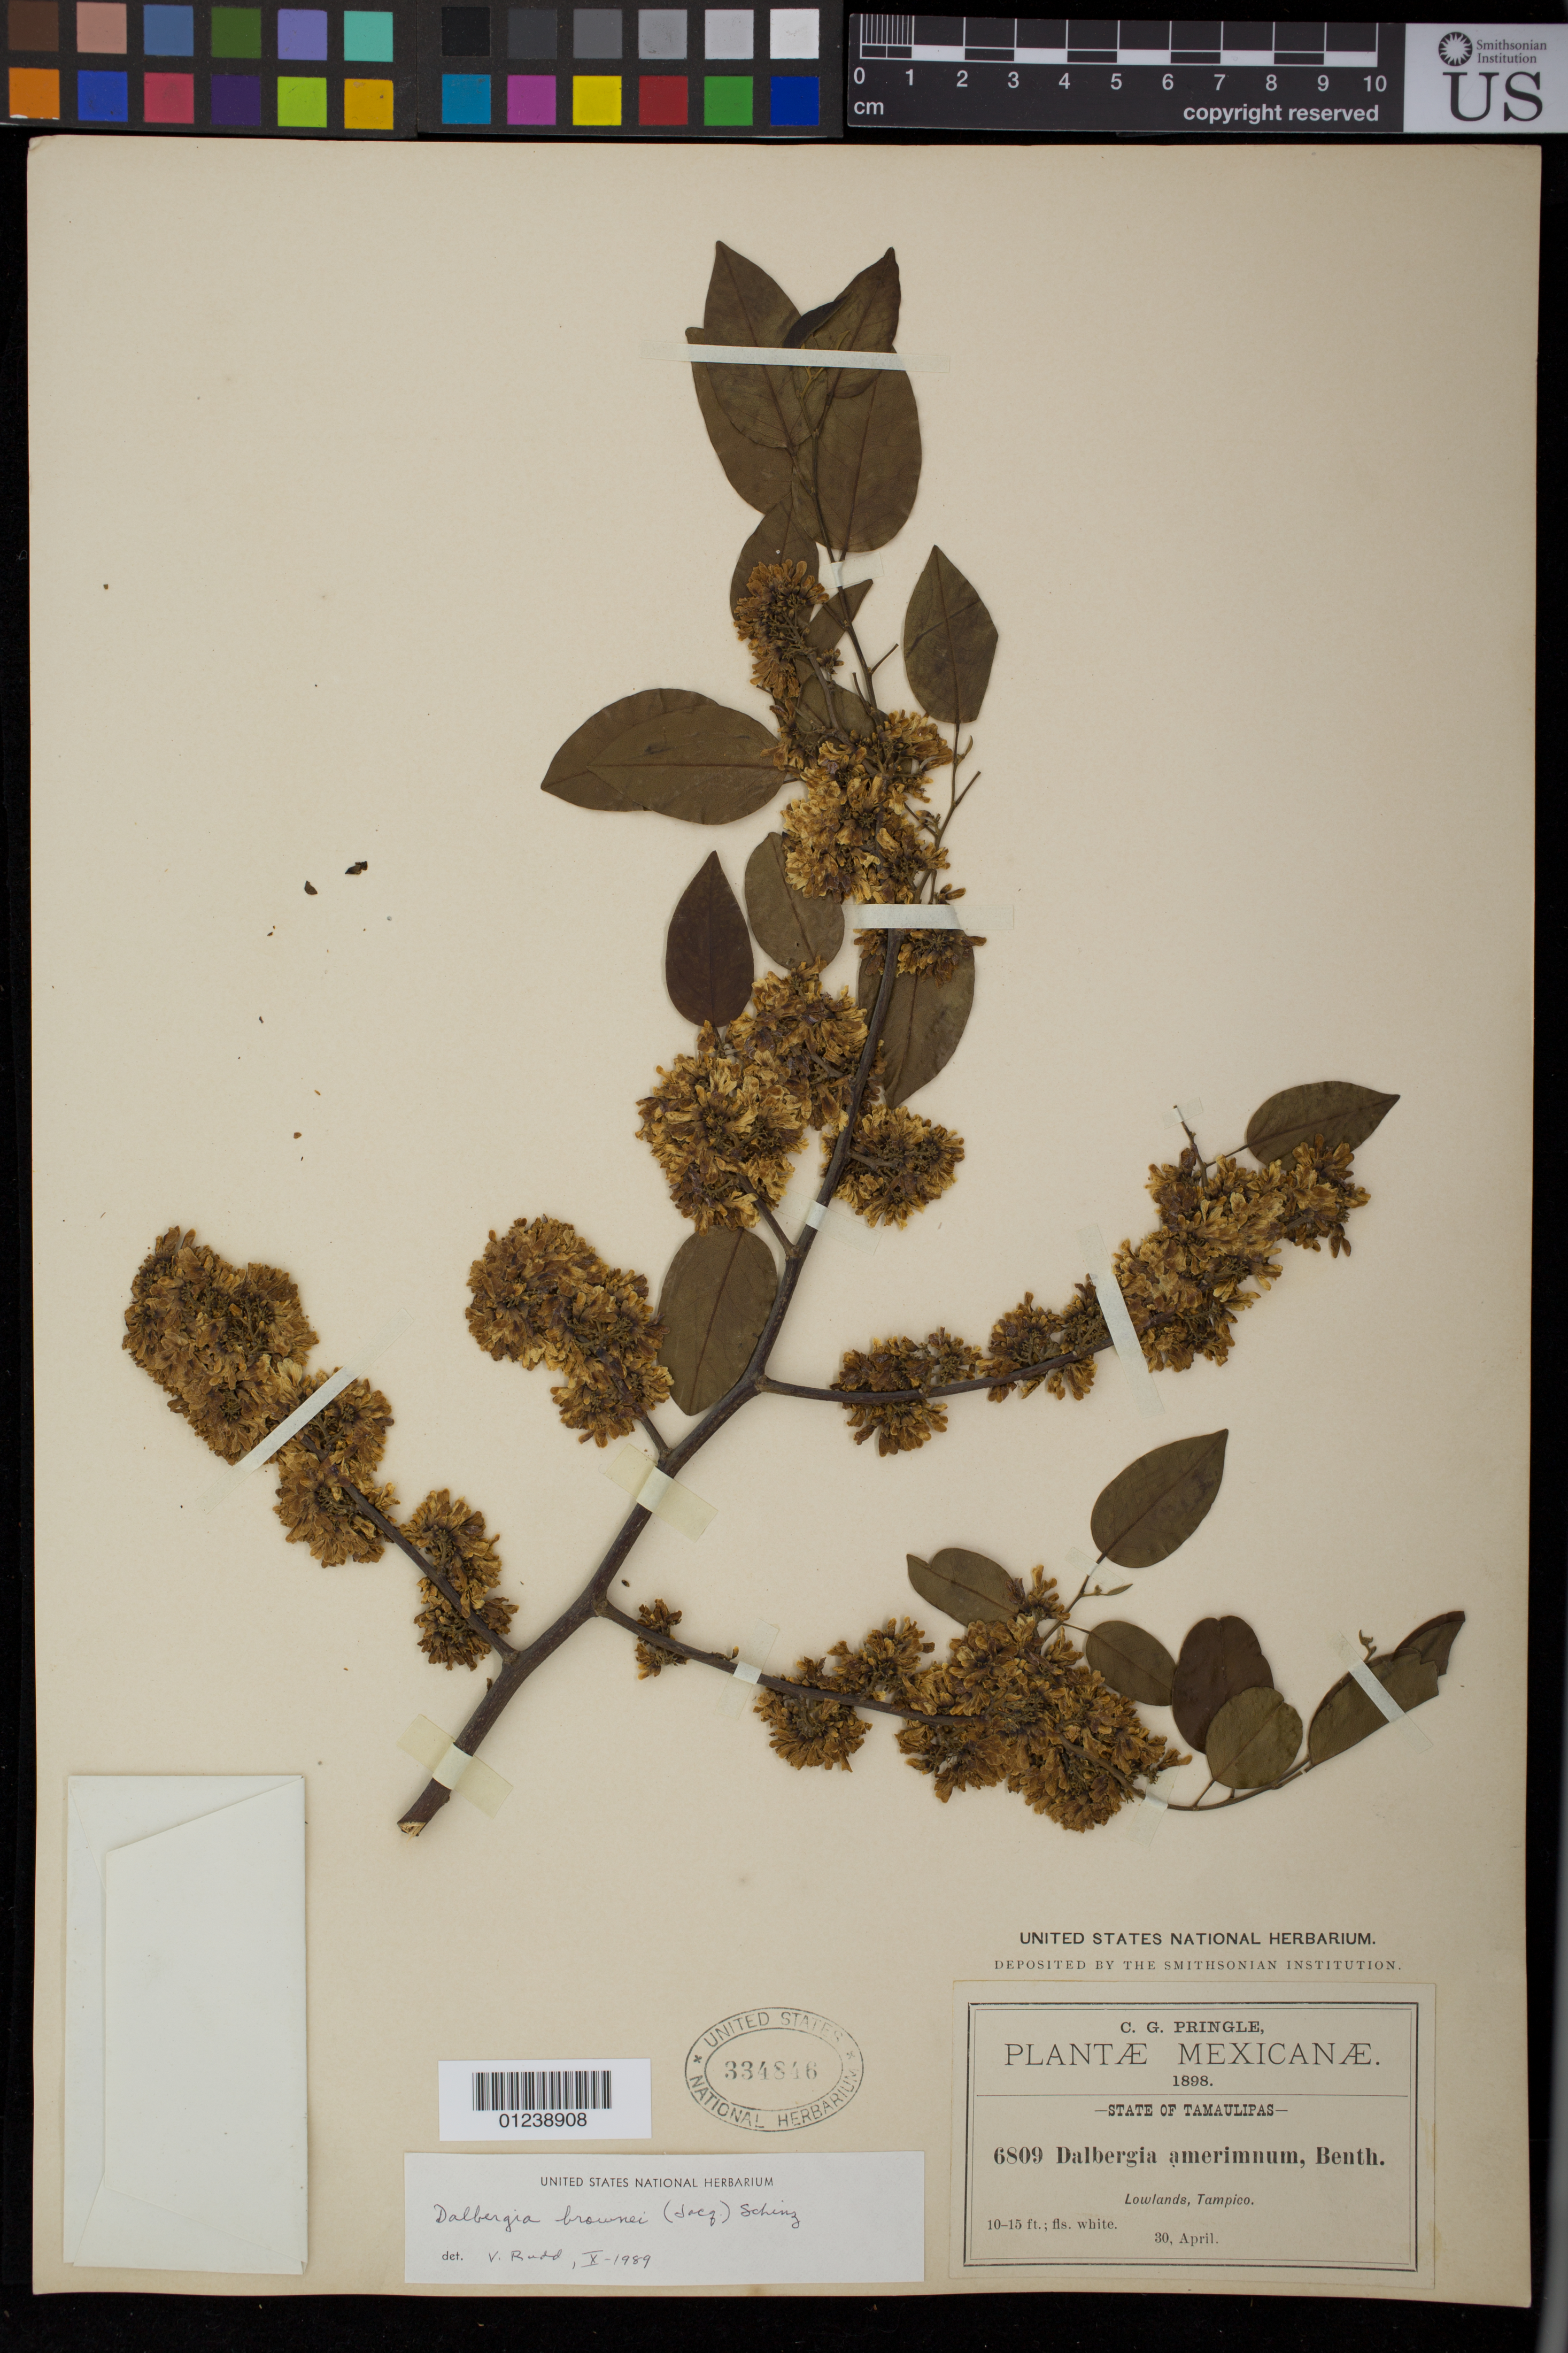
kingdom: Plantae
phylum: Tracheophyta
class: Magnoliopsida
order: Fabales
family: Fabaceae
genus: Dalbergia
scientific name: Dalbergia brownei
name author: (Jacq.) Schinz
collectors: C. G. Pringle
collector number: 6809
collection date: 1898-04-30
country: Mexico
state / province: Tamaulipas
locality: Lowlands, Tampico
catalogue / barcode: US 334846